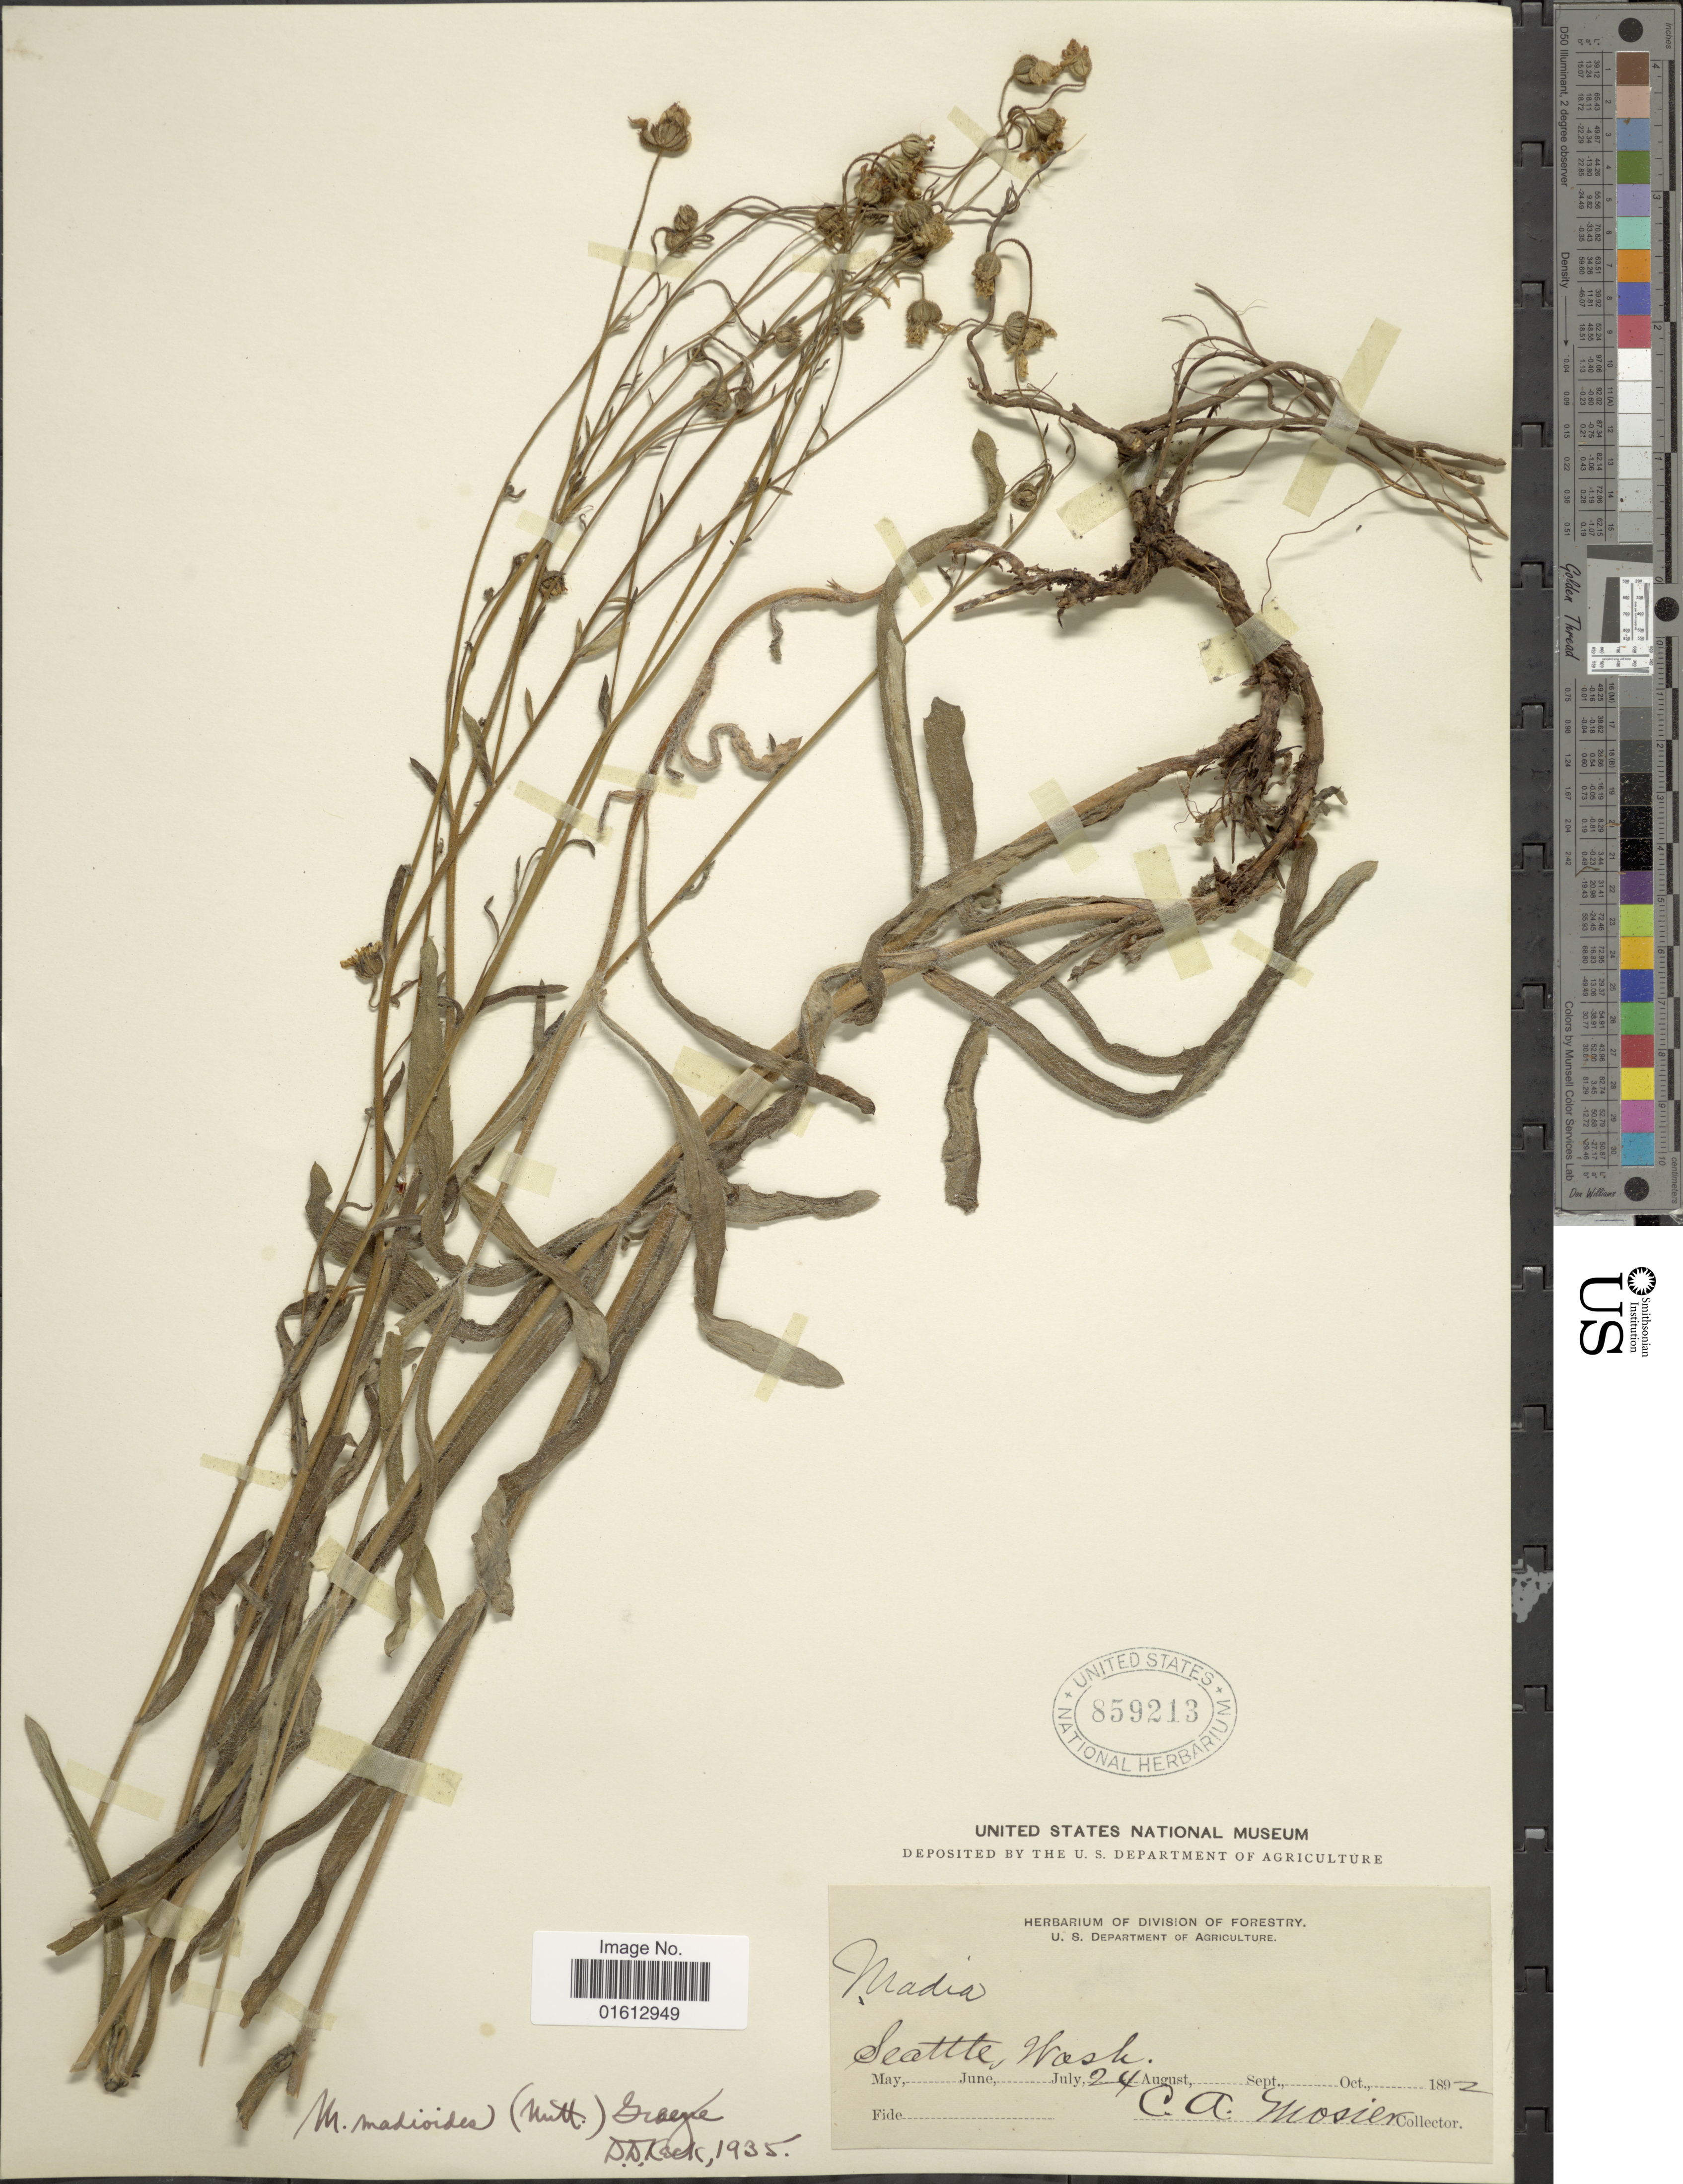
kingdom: Plantae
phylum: Tracheophyta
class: Magnoliopsida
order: Asterales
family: Asteraceae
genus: Madia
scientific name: Madia madioides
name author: (Nutt.) Greene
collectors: C. A. Mosier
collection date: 1892-07-24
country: United States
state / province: Washington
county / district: King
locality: Seattle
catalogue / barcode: US 859213